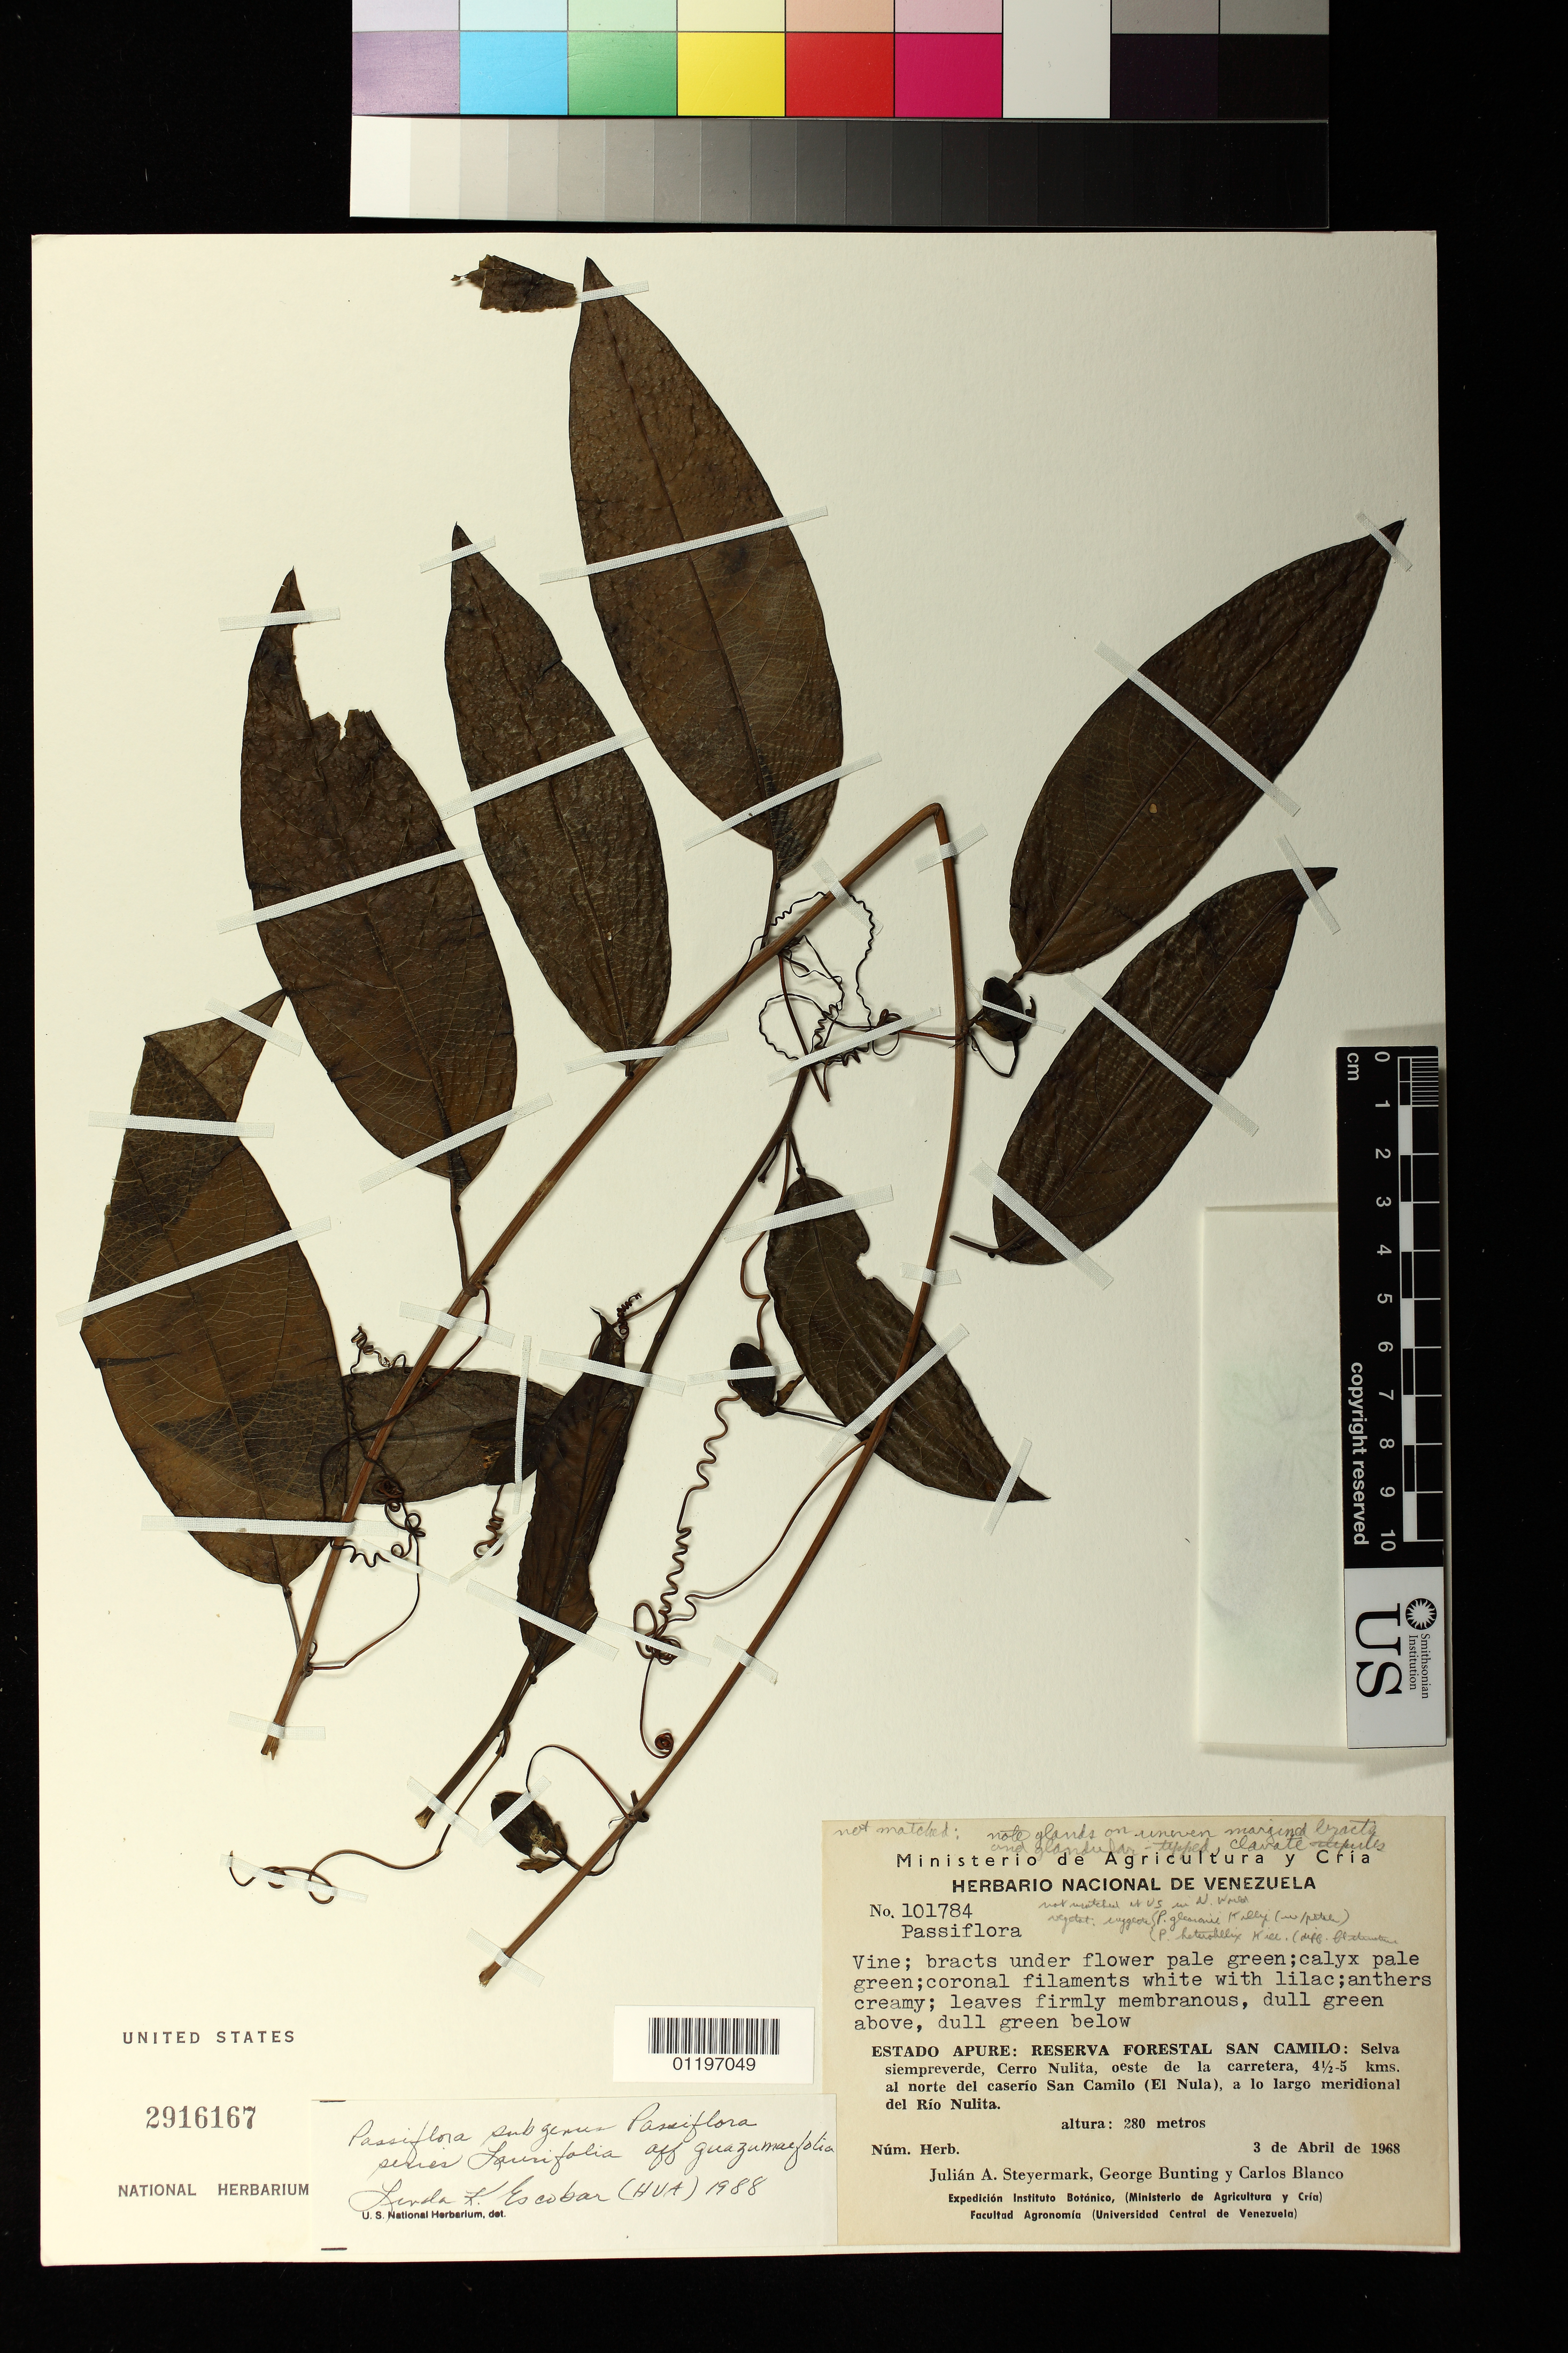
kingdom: Plantae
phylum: Tracheophyta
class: Magnoliopsida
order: Malpighiales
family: Passifloraceae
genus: Passiflora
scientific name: Passiflora guazumifolia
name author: Juss.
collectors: J. Steyermark, G. S. Bunting & C. A. Blanco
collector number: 101784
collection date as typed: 04 Mar 1968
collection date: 1968-03-04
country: Venezuela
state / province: Apure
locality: Estado Apure: Reserva Forestal San Camilo: Selva siempreverde, Cerro Nulita, oeste de la carretera, 4½-5 kms. al norte del caserío San Camilo (El Nula), a lo largo meridional del Rio Nulita.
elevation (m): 280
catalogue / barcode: US 2916167